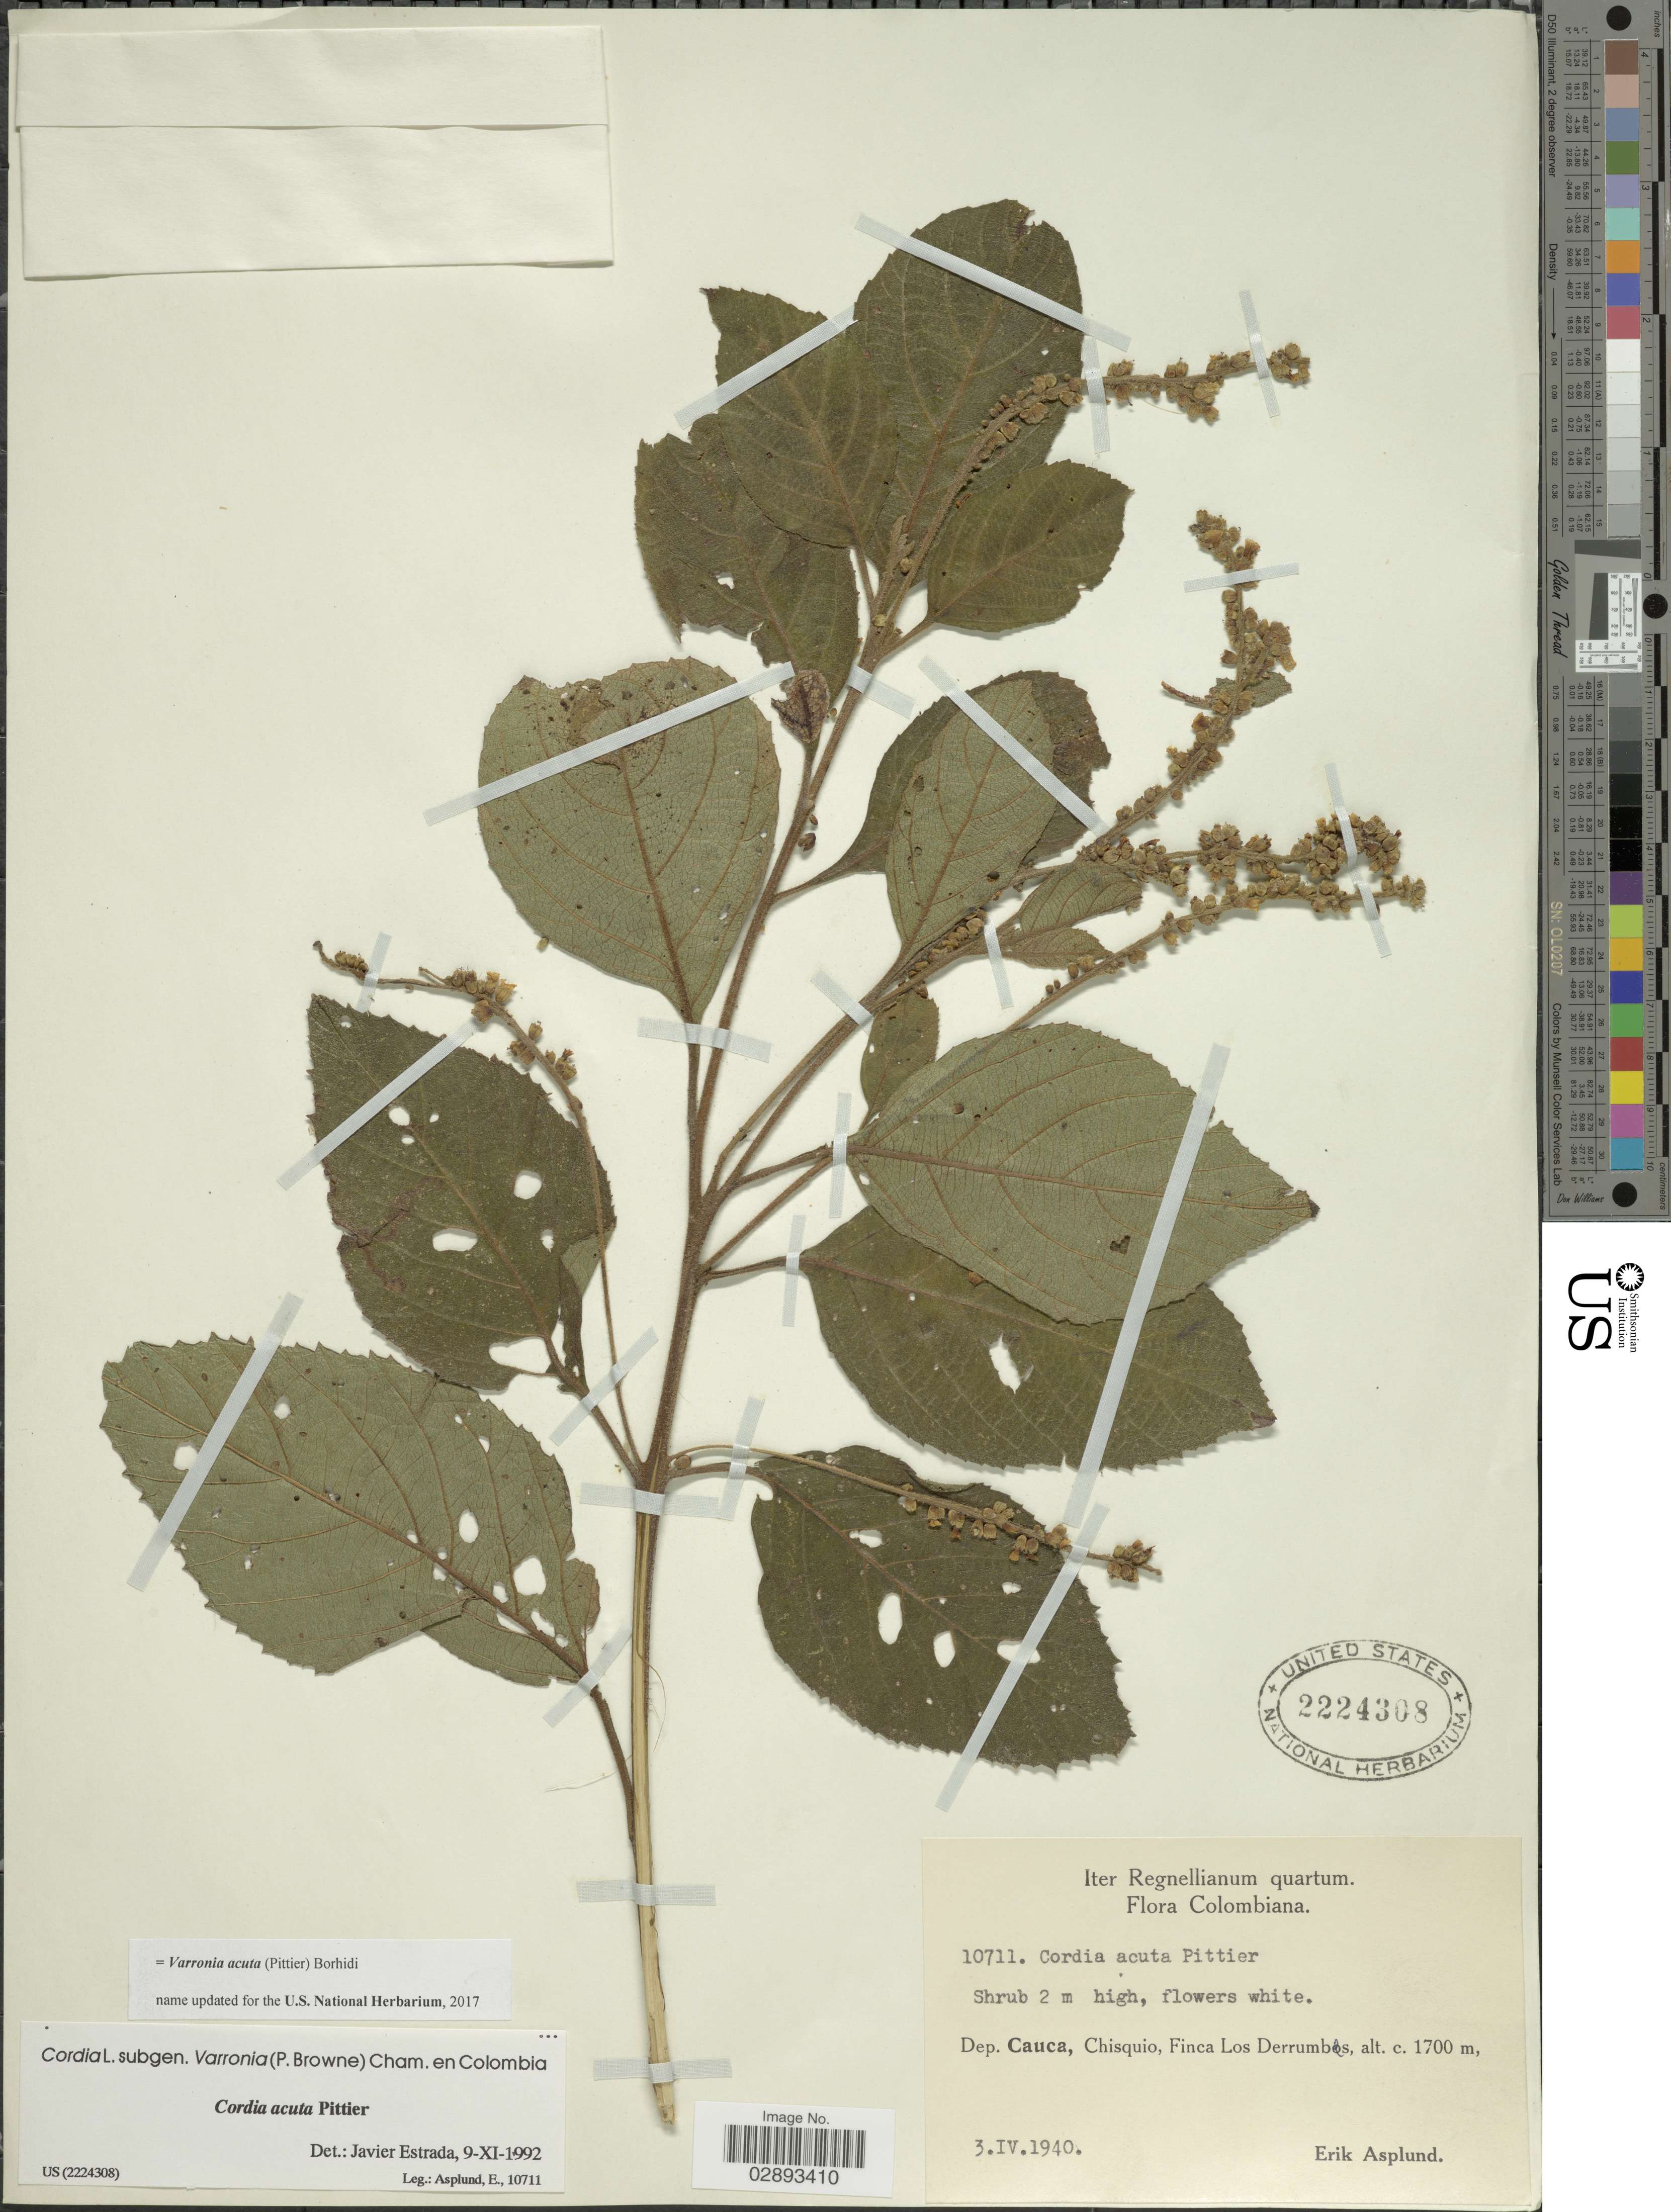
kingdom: Plantae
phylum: Tracheophyta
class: Magnoliopsida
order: Boraginales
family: Cordiaceae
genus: Varronia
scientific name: Varronia acuta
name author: (Pittier) Borhidi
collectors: E. Asplund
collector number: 10711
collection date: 1940-04-03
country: Colombia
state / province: Cauca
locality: Dep. Cauca, Chisquio, Finca Los Derrumbes.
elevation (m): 1700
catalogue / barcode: US 2224308